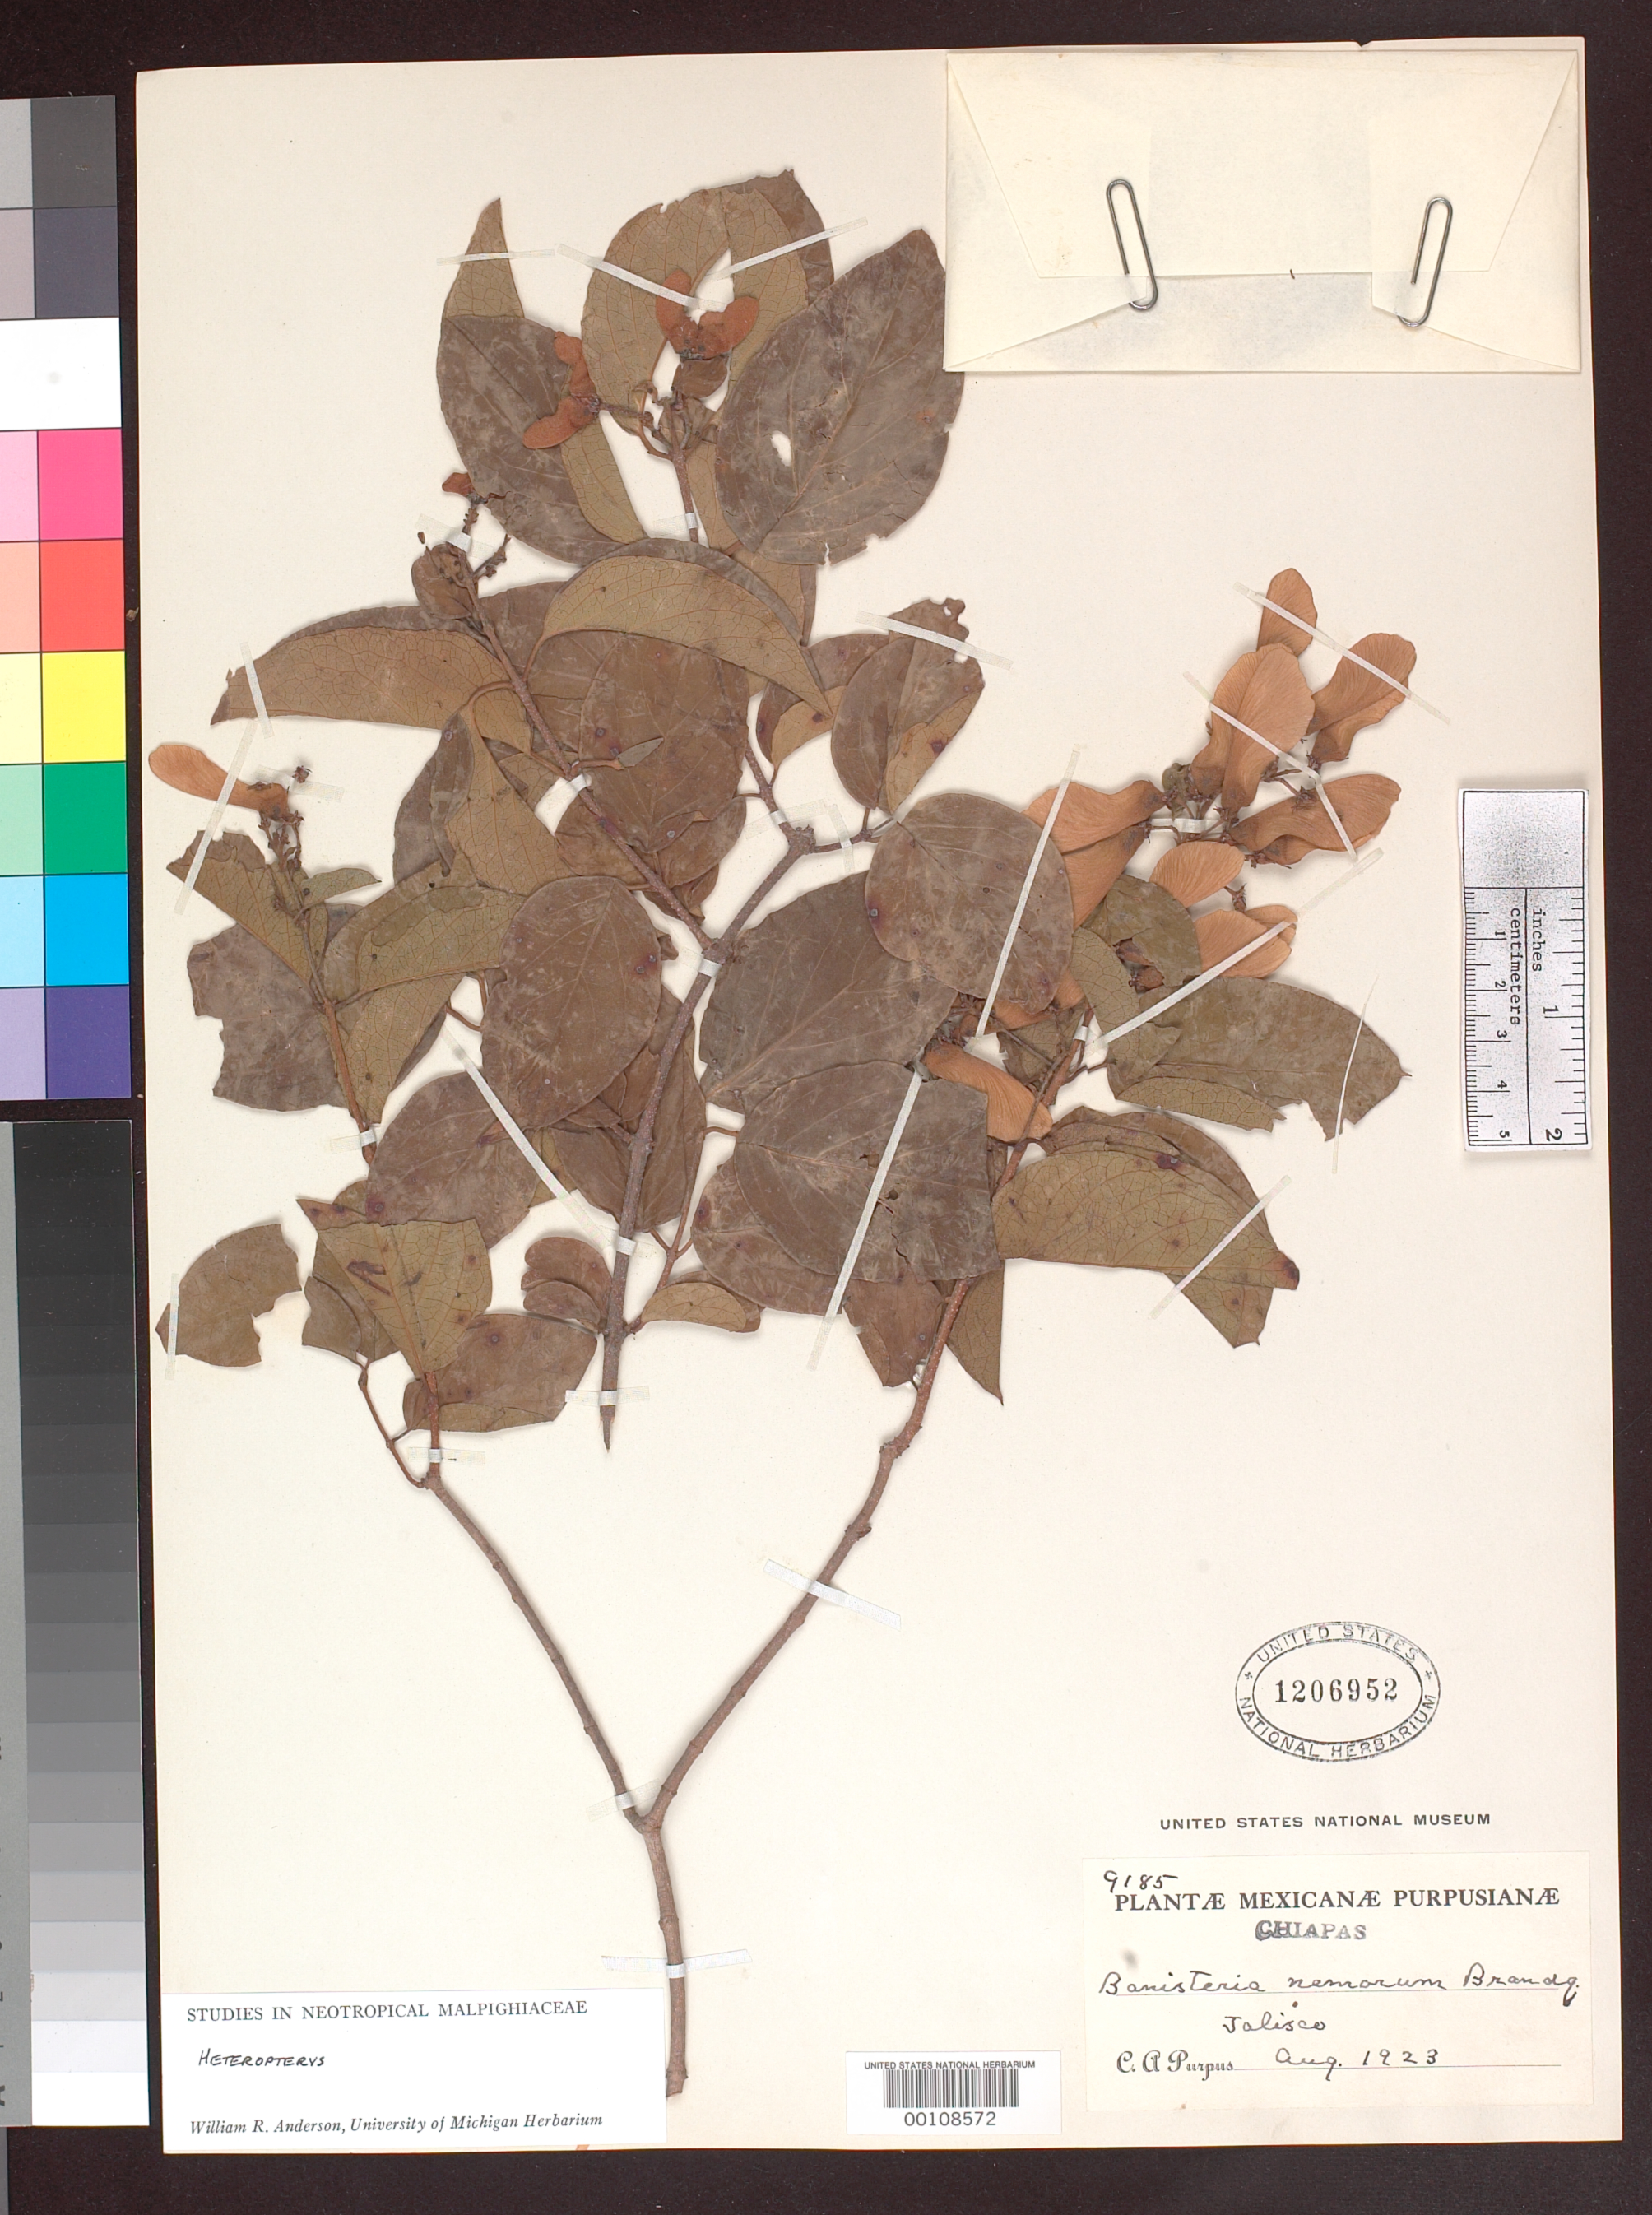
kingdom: Plantae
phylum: Tracheophyta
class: Magnoliopsida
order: Malpighiales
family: Malpighiaceae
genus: Banisteria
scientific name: Banisteria nemorum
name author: Brandegee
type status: Isotype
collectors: C. A. Purpus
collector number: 9185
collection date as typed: Aug 1923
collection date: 1923-08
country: Mexico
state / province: Chiapas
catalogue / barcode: US 1206952